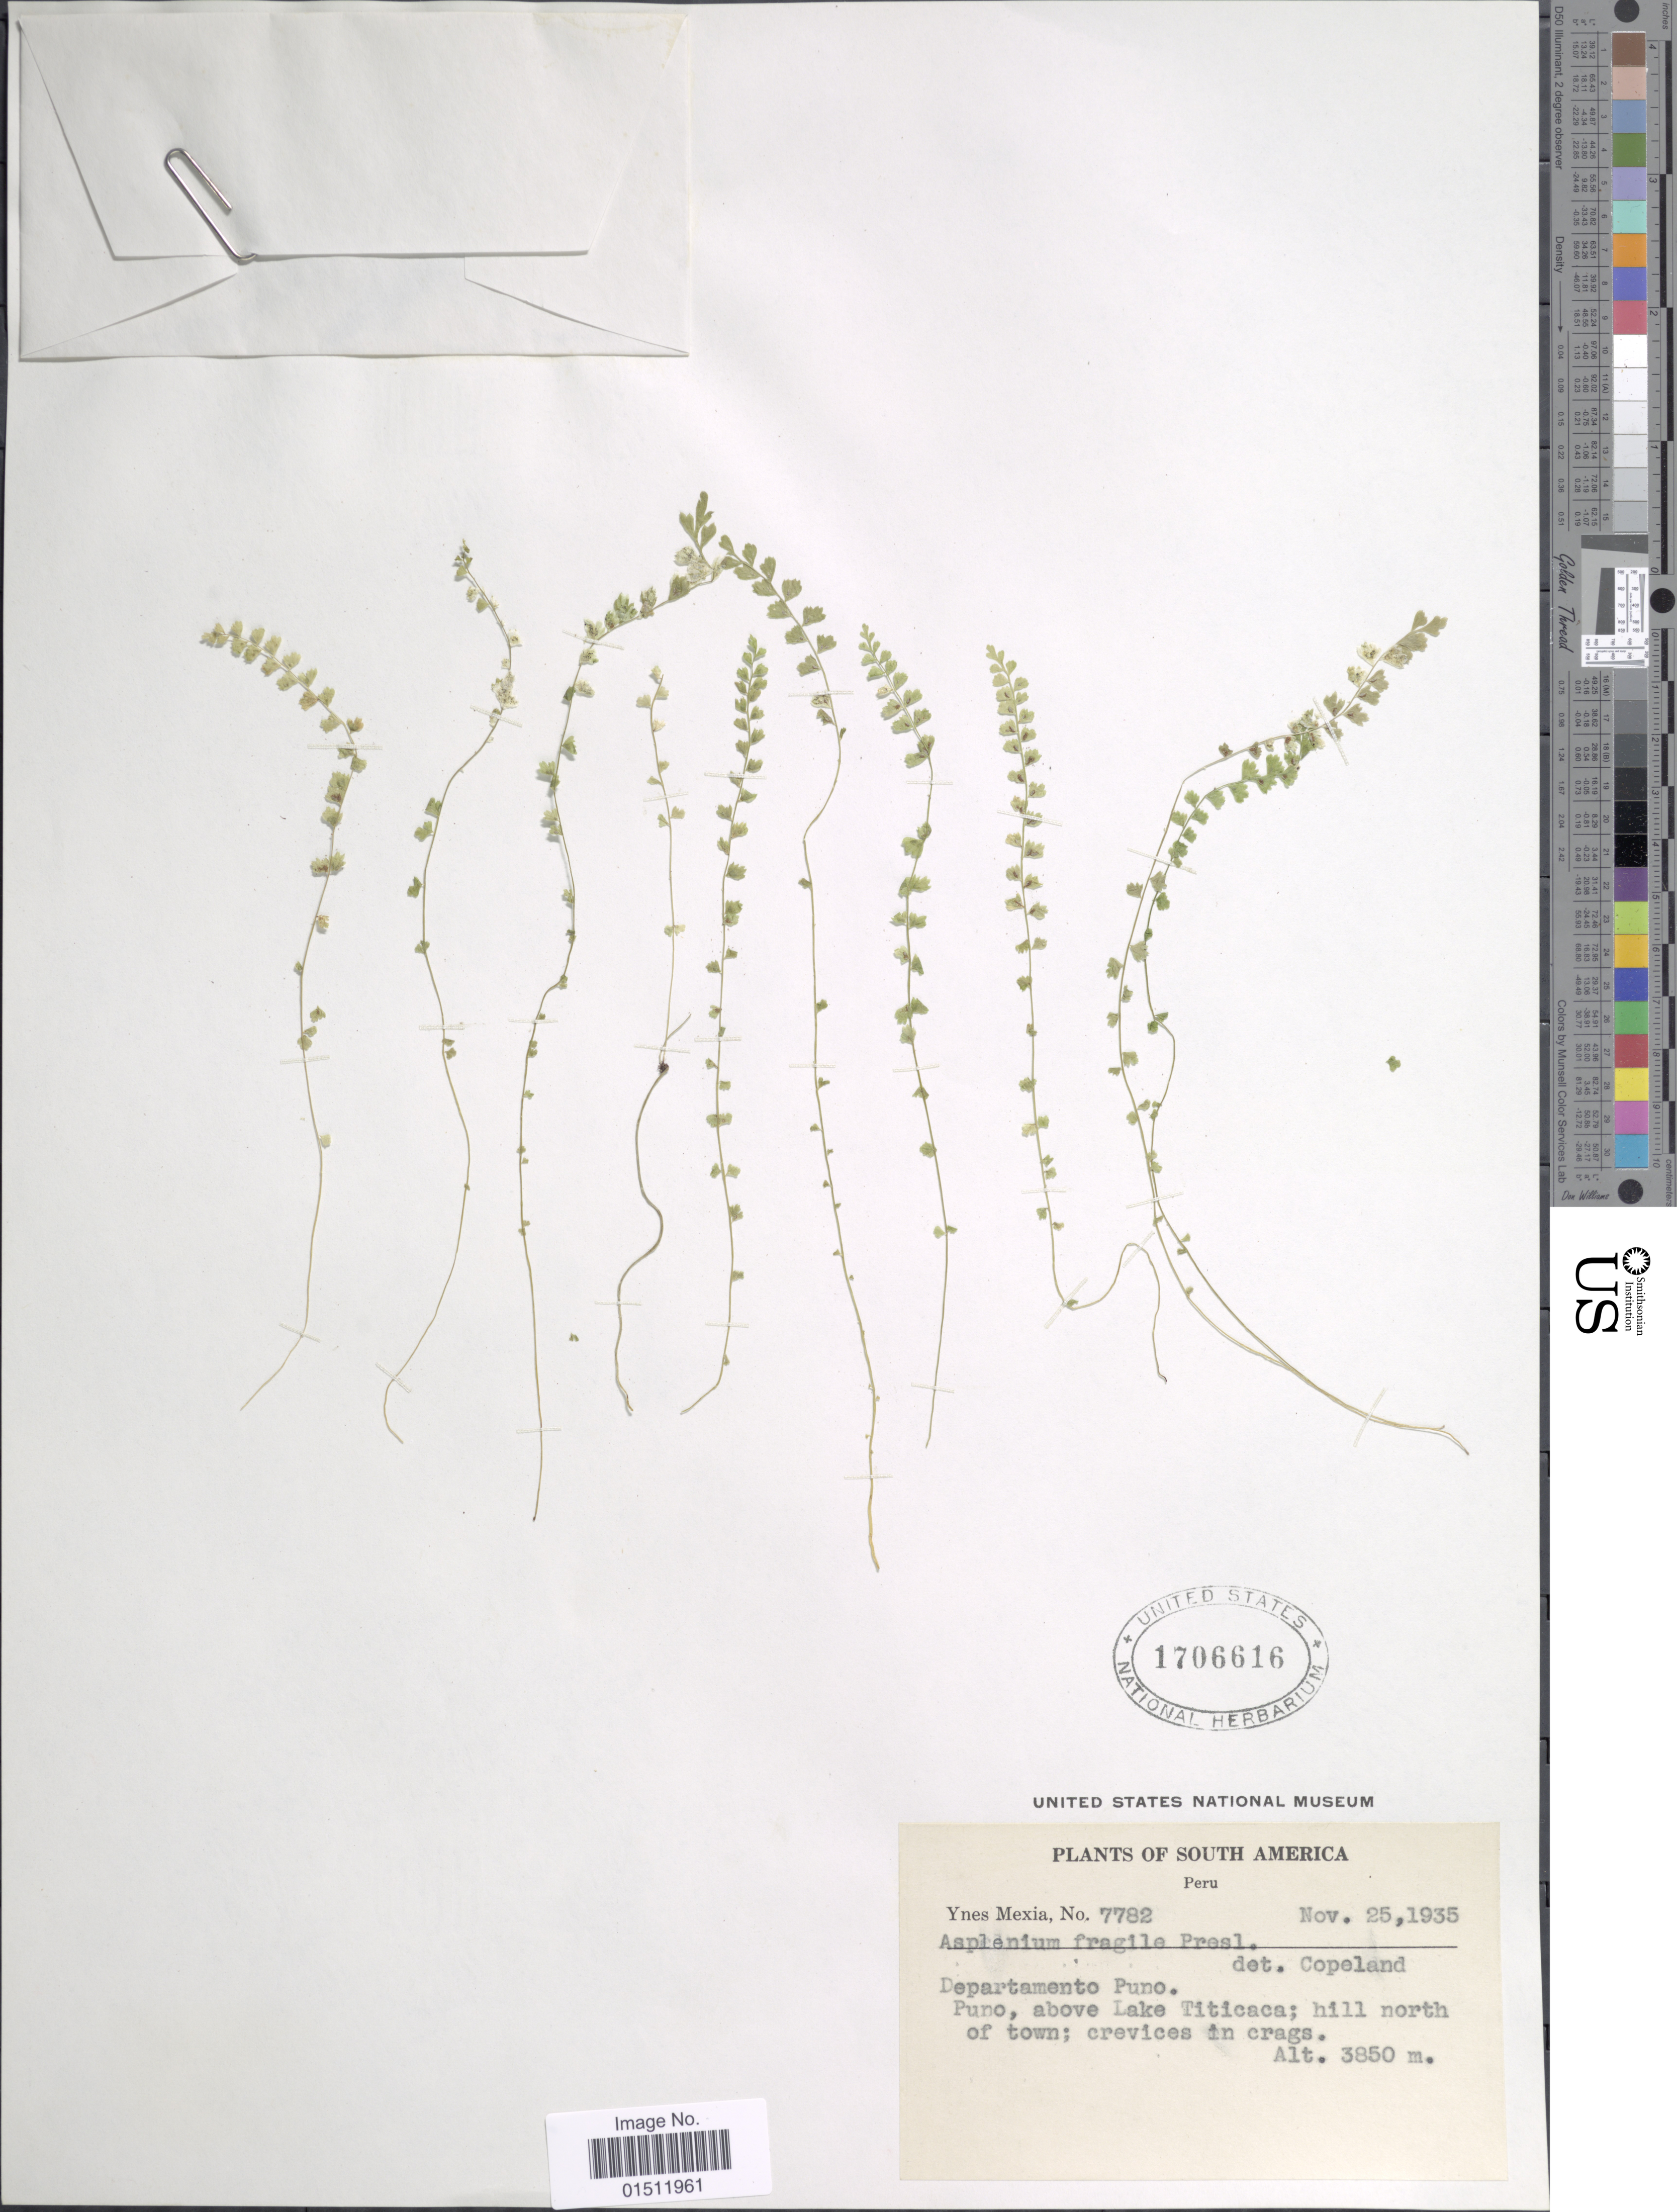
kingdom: Plantae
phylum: Tracheophyta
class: Polypodiopsida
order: Polypodiales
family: Aspleniaceae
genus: Asplenium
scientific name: Asplenium peruvianum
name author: Desv.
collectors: Y. Mexia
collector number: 7782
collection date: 1935-11-25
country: Peru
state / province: Puno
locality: Puno, above Lake Titicaca; hill north of town; crevices in crags.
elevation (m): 3850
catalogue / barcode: US 1706616